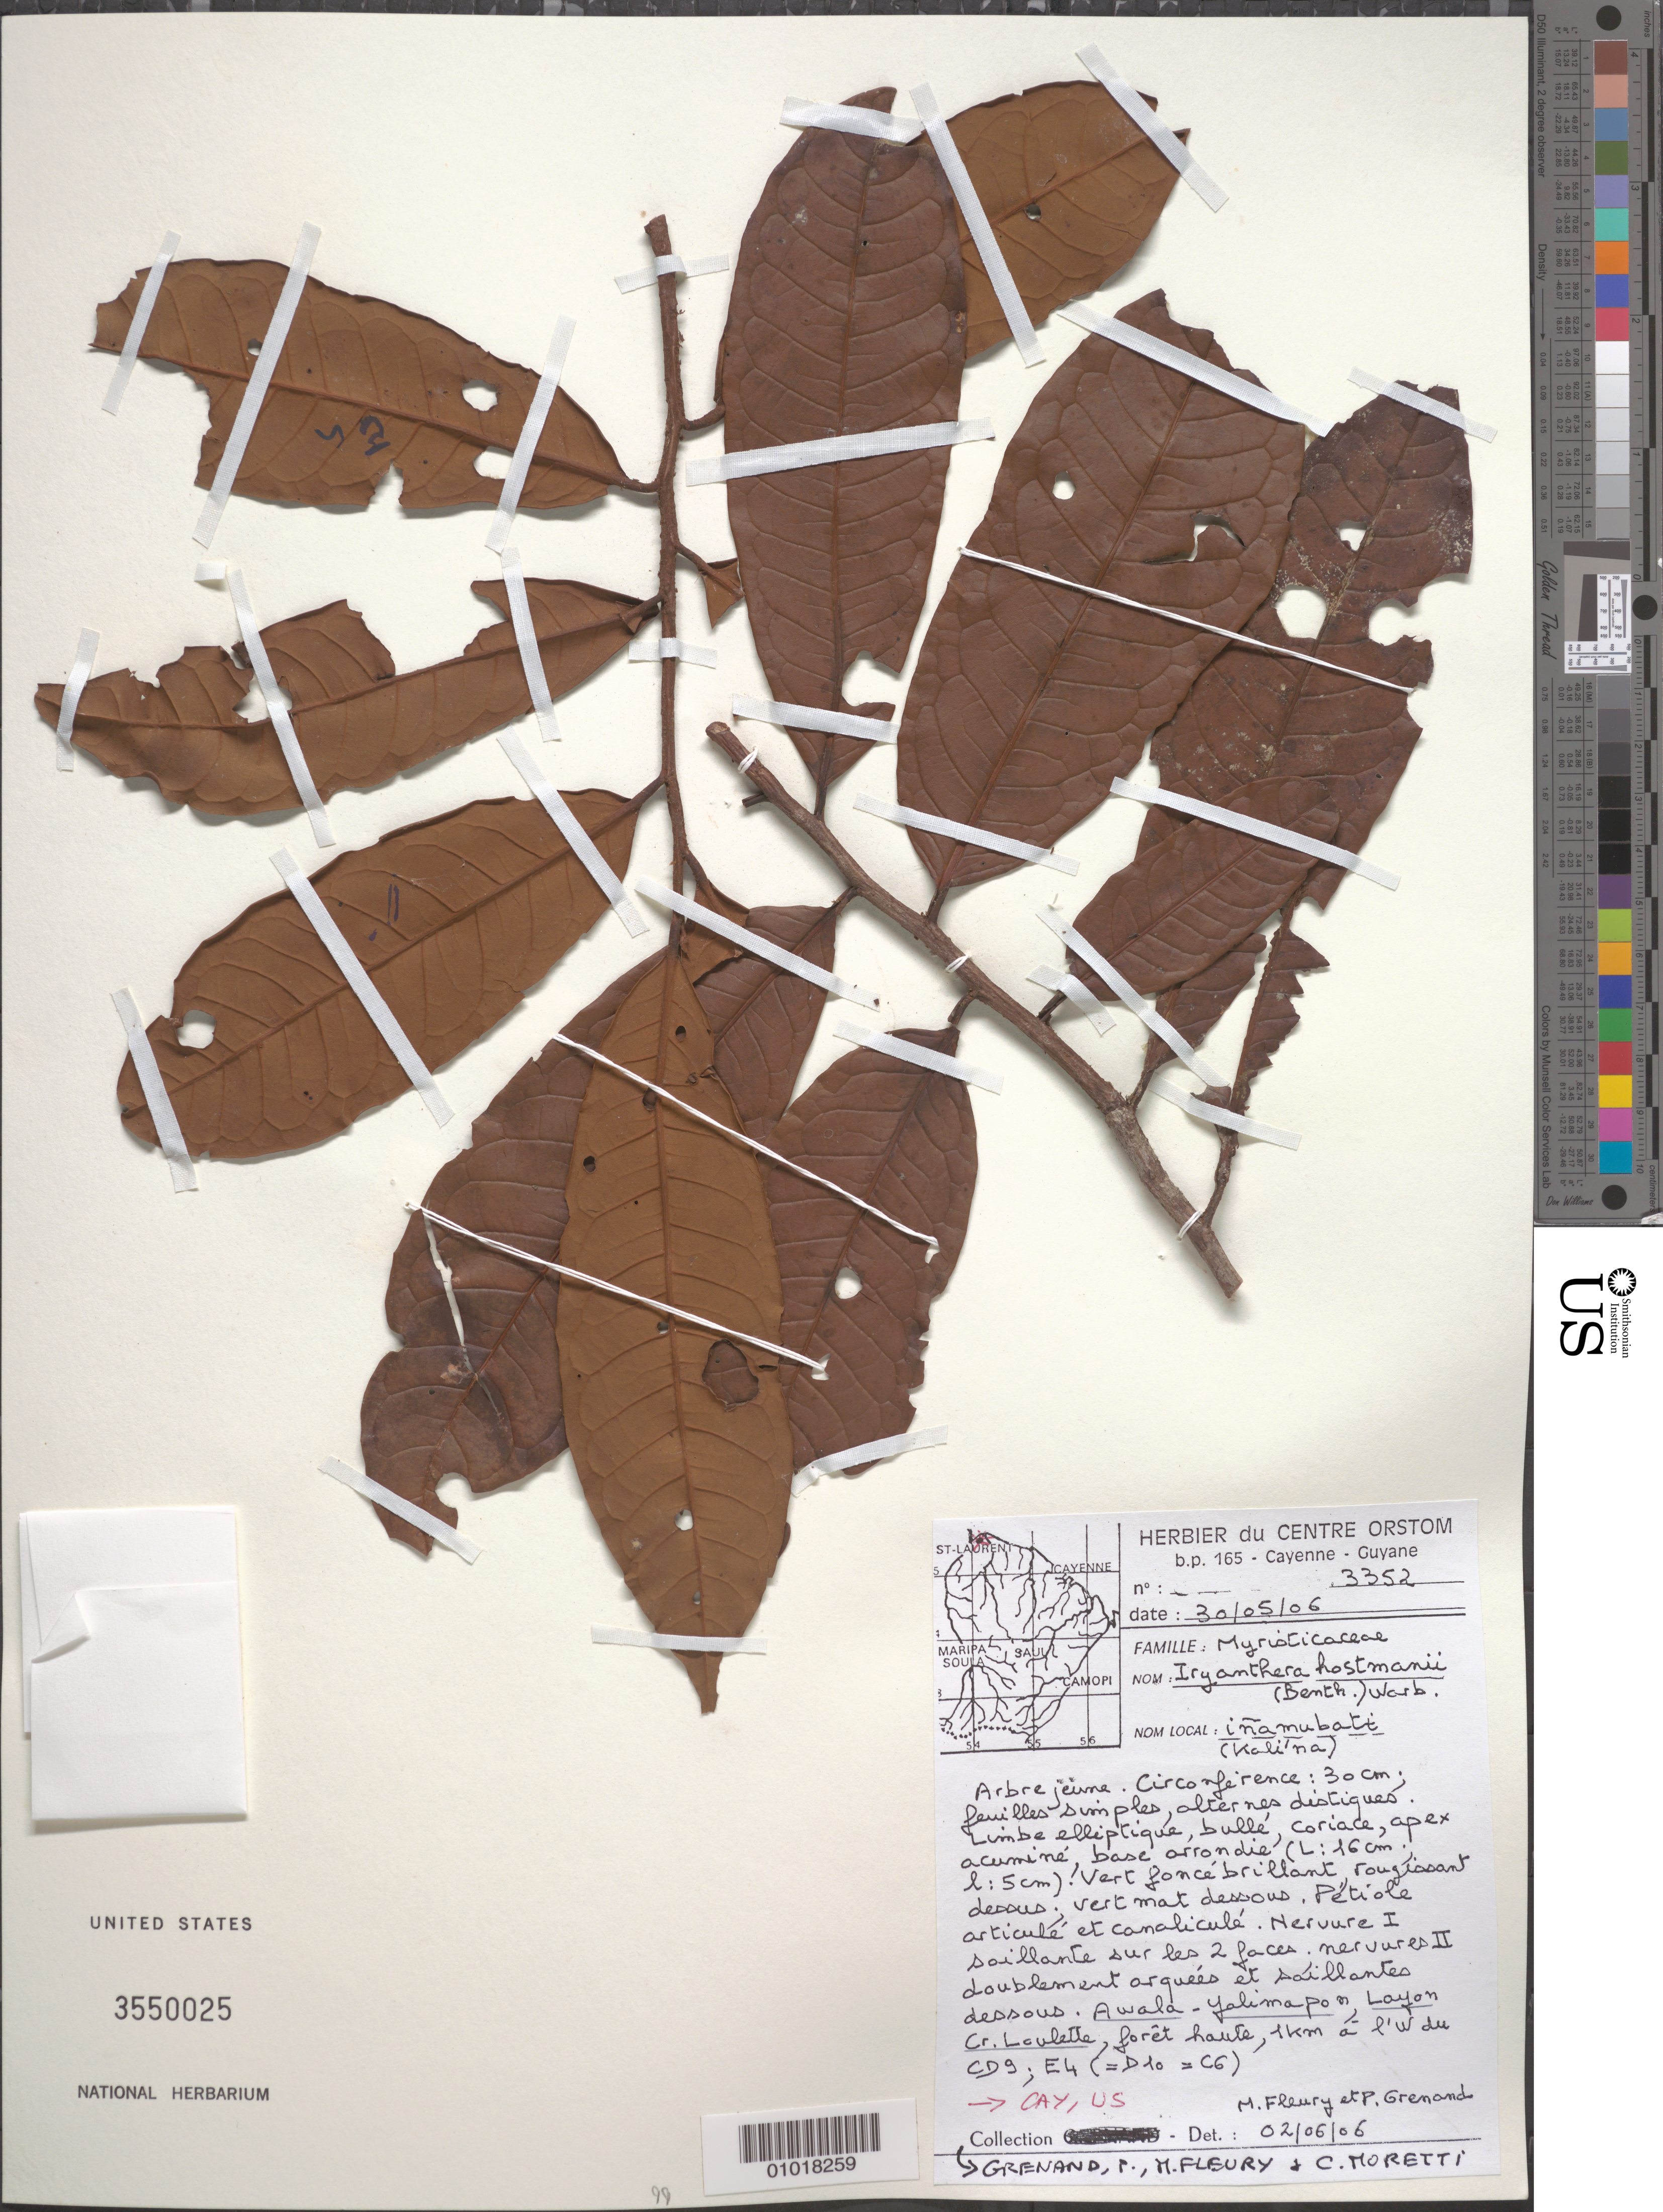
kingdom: Plantae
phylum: Tracheophyta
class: Magnoliopsida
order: Magnoliales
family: Myristicaceae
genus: Iryanthera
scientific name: Iryanthera hostmannii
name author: (Benth.) Warb.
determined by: Fleury, M.; Grenand, P.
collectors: P. Grenand, M. Fleury & C. Moretti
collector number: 3352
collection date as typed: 30-May-06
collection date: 2006-05-30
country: French Guiana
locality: Awala - Yalimapo, Layon Cr. Loulette; 1km a W du CD 9; E4 (=D10 =C6)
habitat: Foret haute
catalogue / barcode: US 3550025